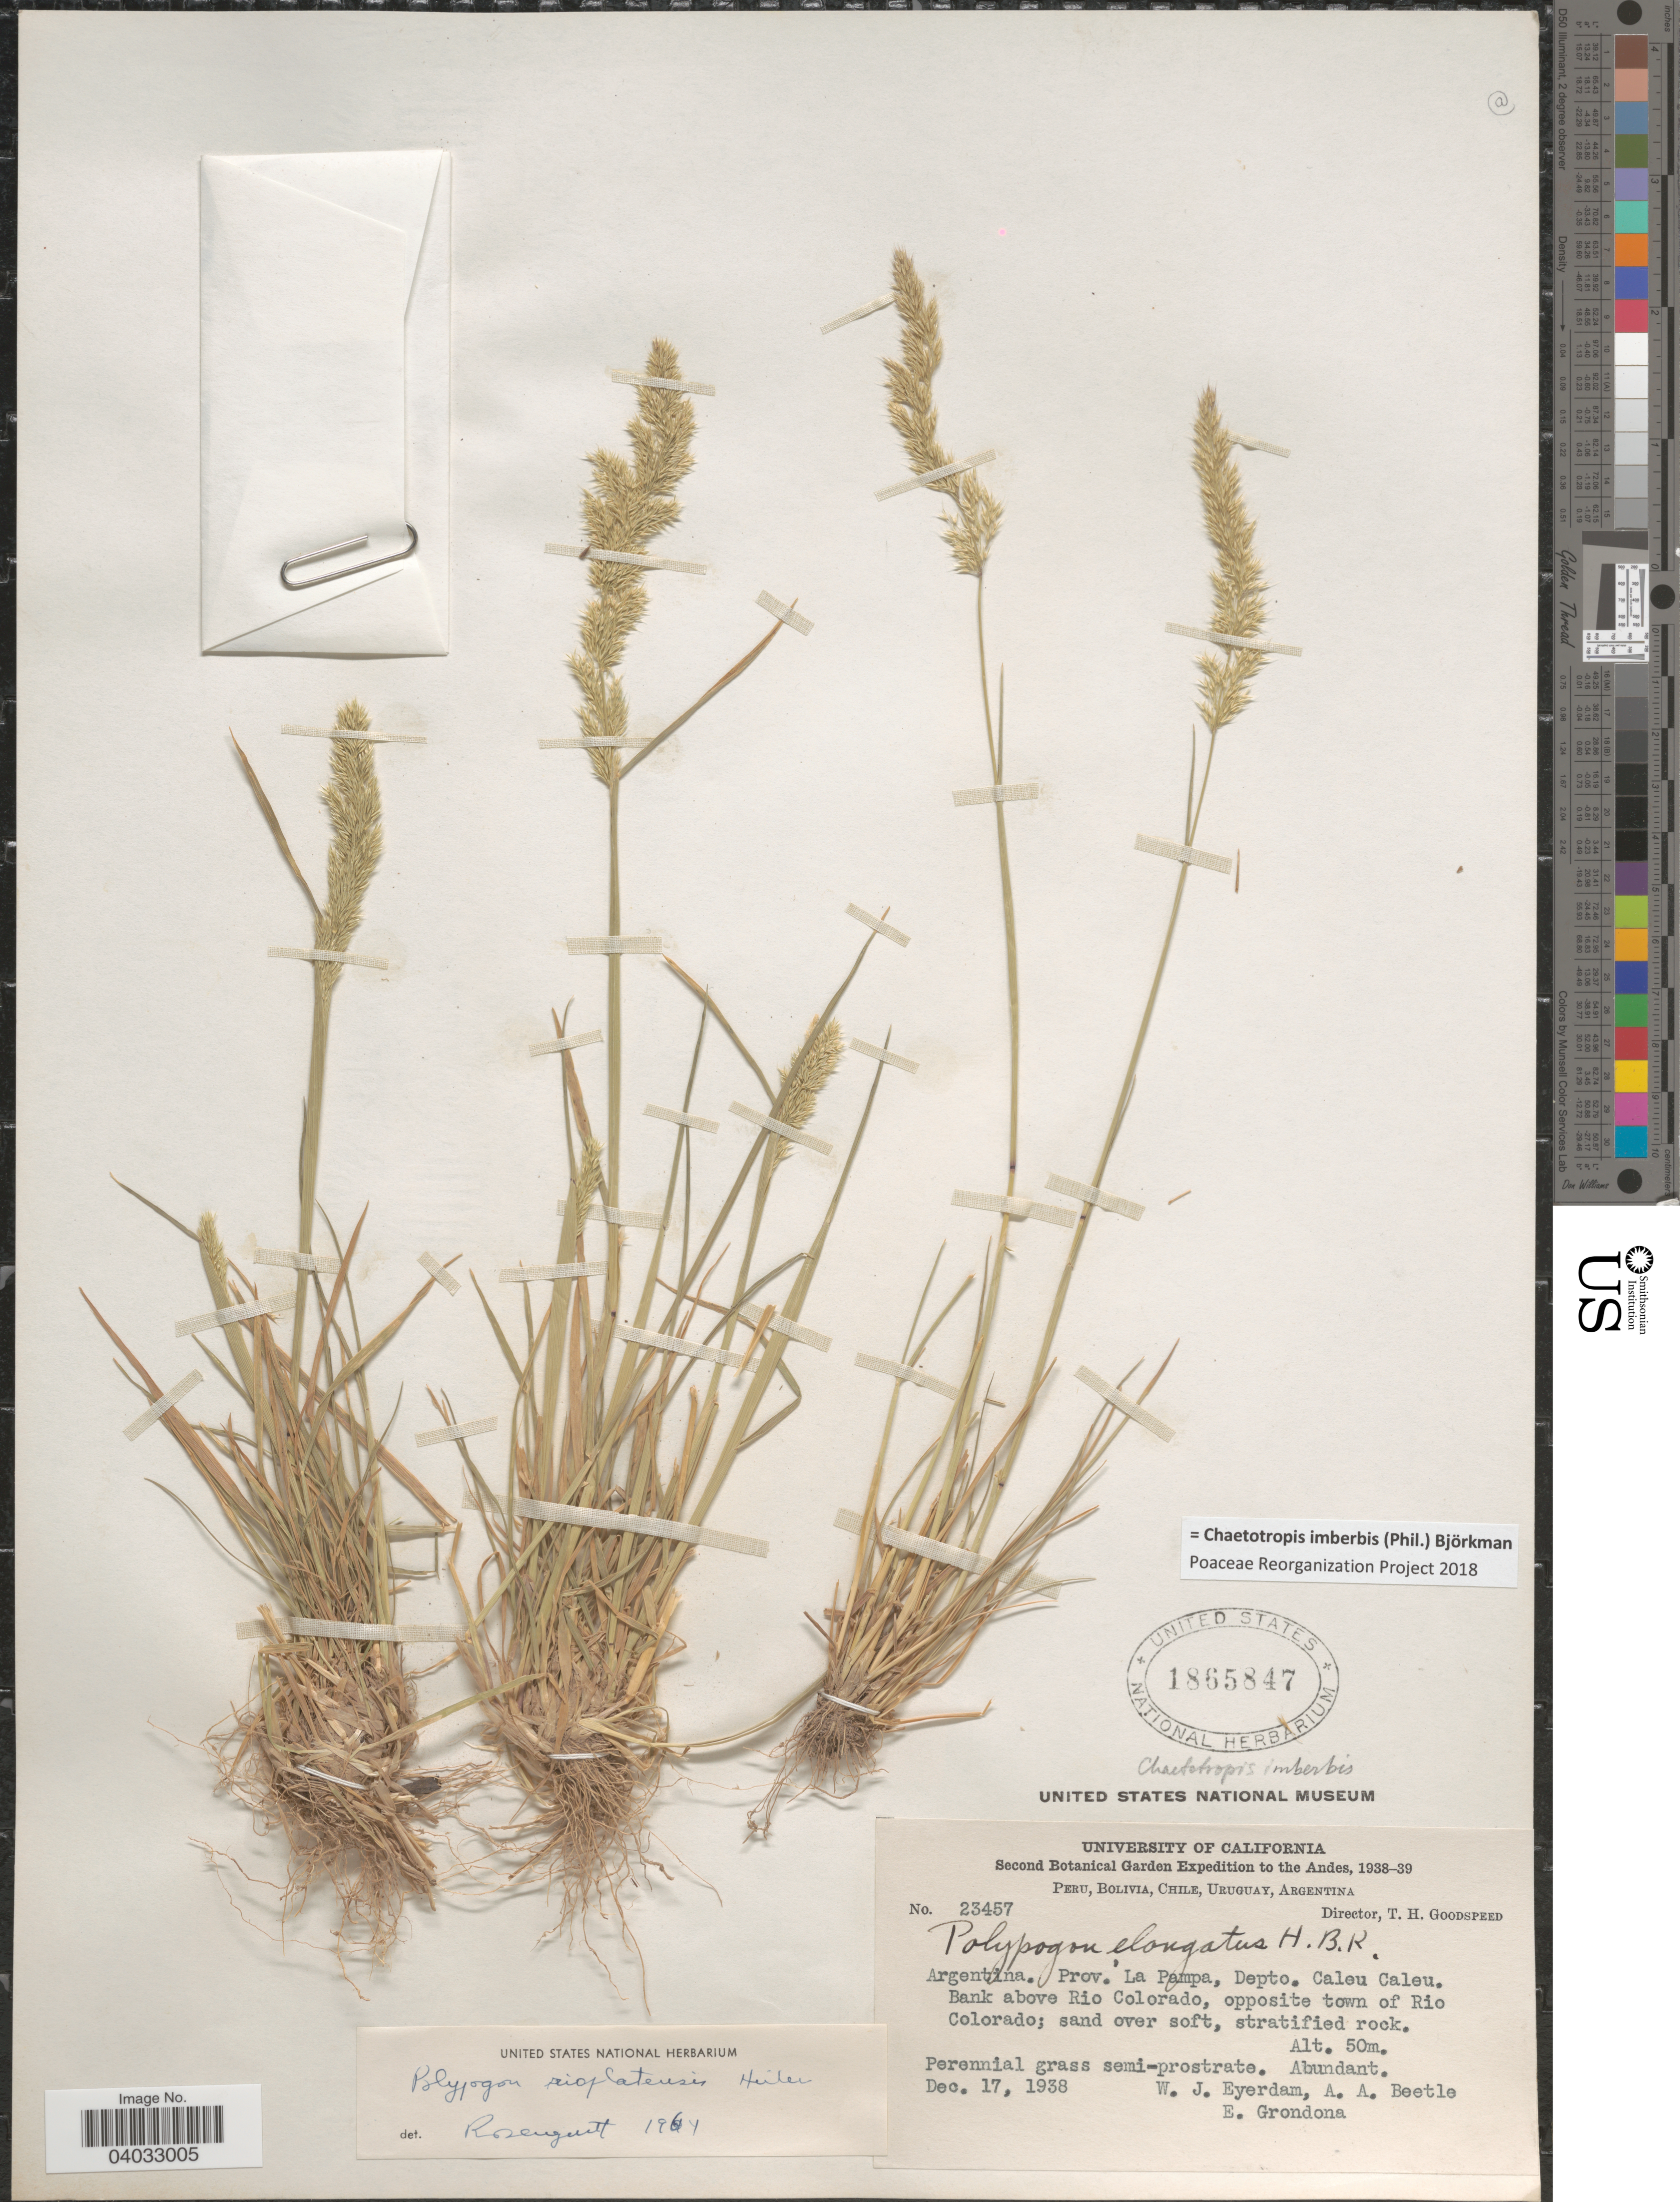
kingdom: Plantae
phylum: Tracheophyta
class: Liliopsida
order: Poales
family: Poaceae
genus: Chaetotropis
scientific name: Chaetotropis imberbis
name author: (Phil.) Björkman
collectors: W. J. Eyerdam, A. A. Beetle & E. Grondona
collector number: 23457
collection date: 1938-12-17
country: Argentina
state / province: La Pampa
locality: The Andes. Depto. Caleu Caleu. Bank above Rio Colorado, opposite town of Rio Colorado.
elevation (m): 50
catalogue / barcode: US 1865847